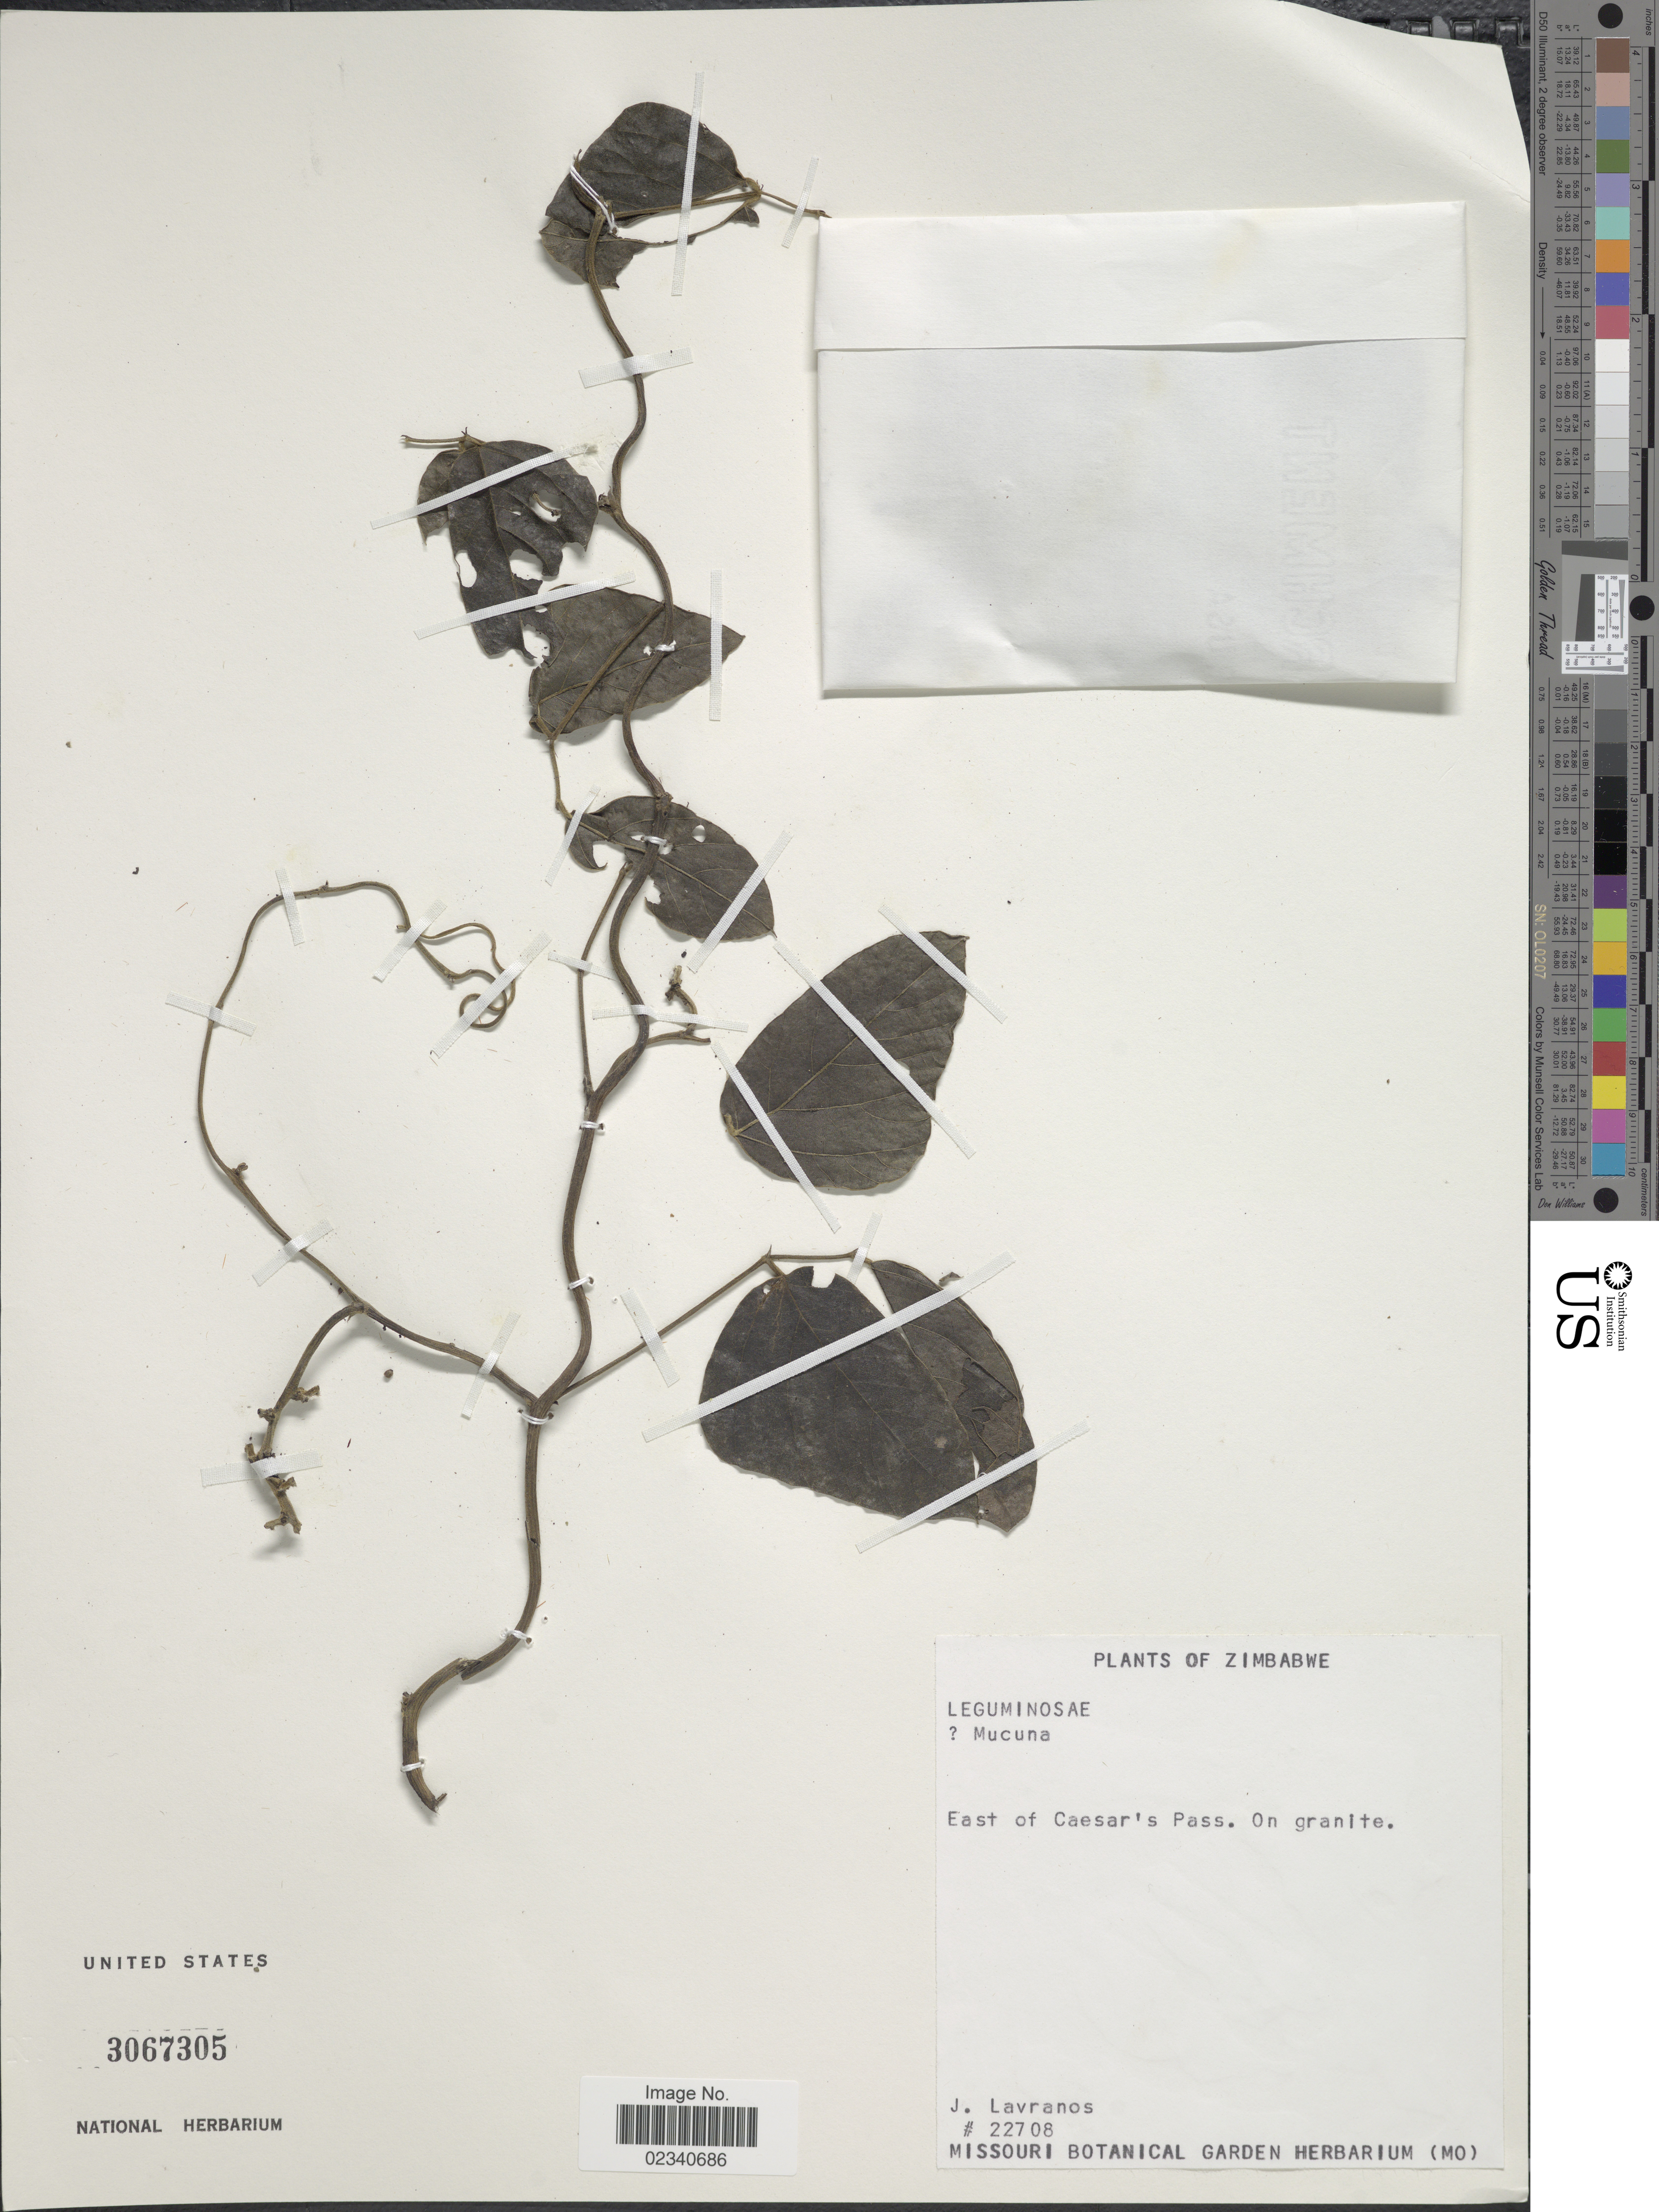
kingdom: Plantae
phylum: Tracheophyta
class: Magnoliopsida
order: Fabales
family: Fabaceae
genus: Mucuna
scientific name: Mucuna sp.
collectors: J. Lavranos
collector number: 22708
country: Zimbabwe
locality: East of Caesar's Pass. On Granite.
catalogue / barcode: US 3067305